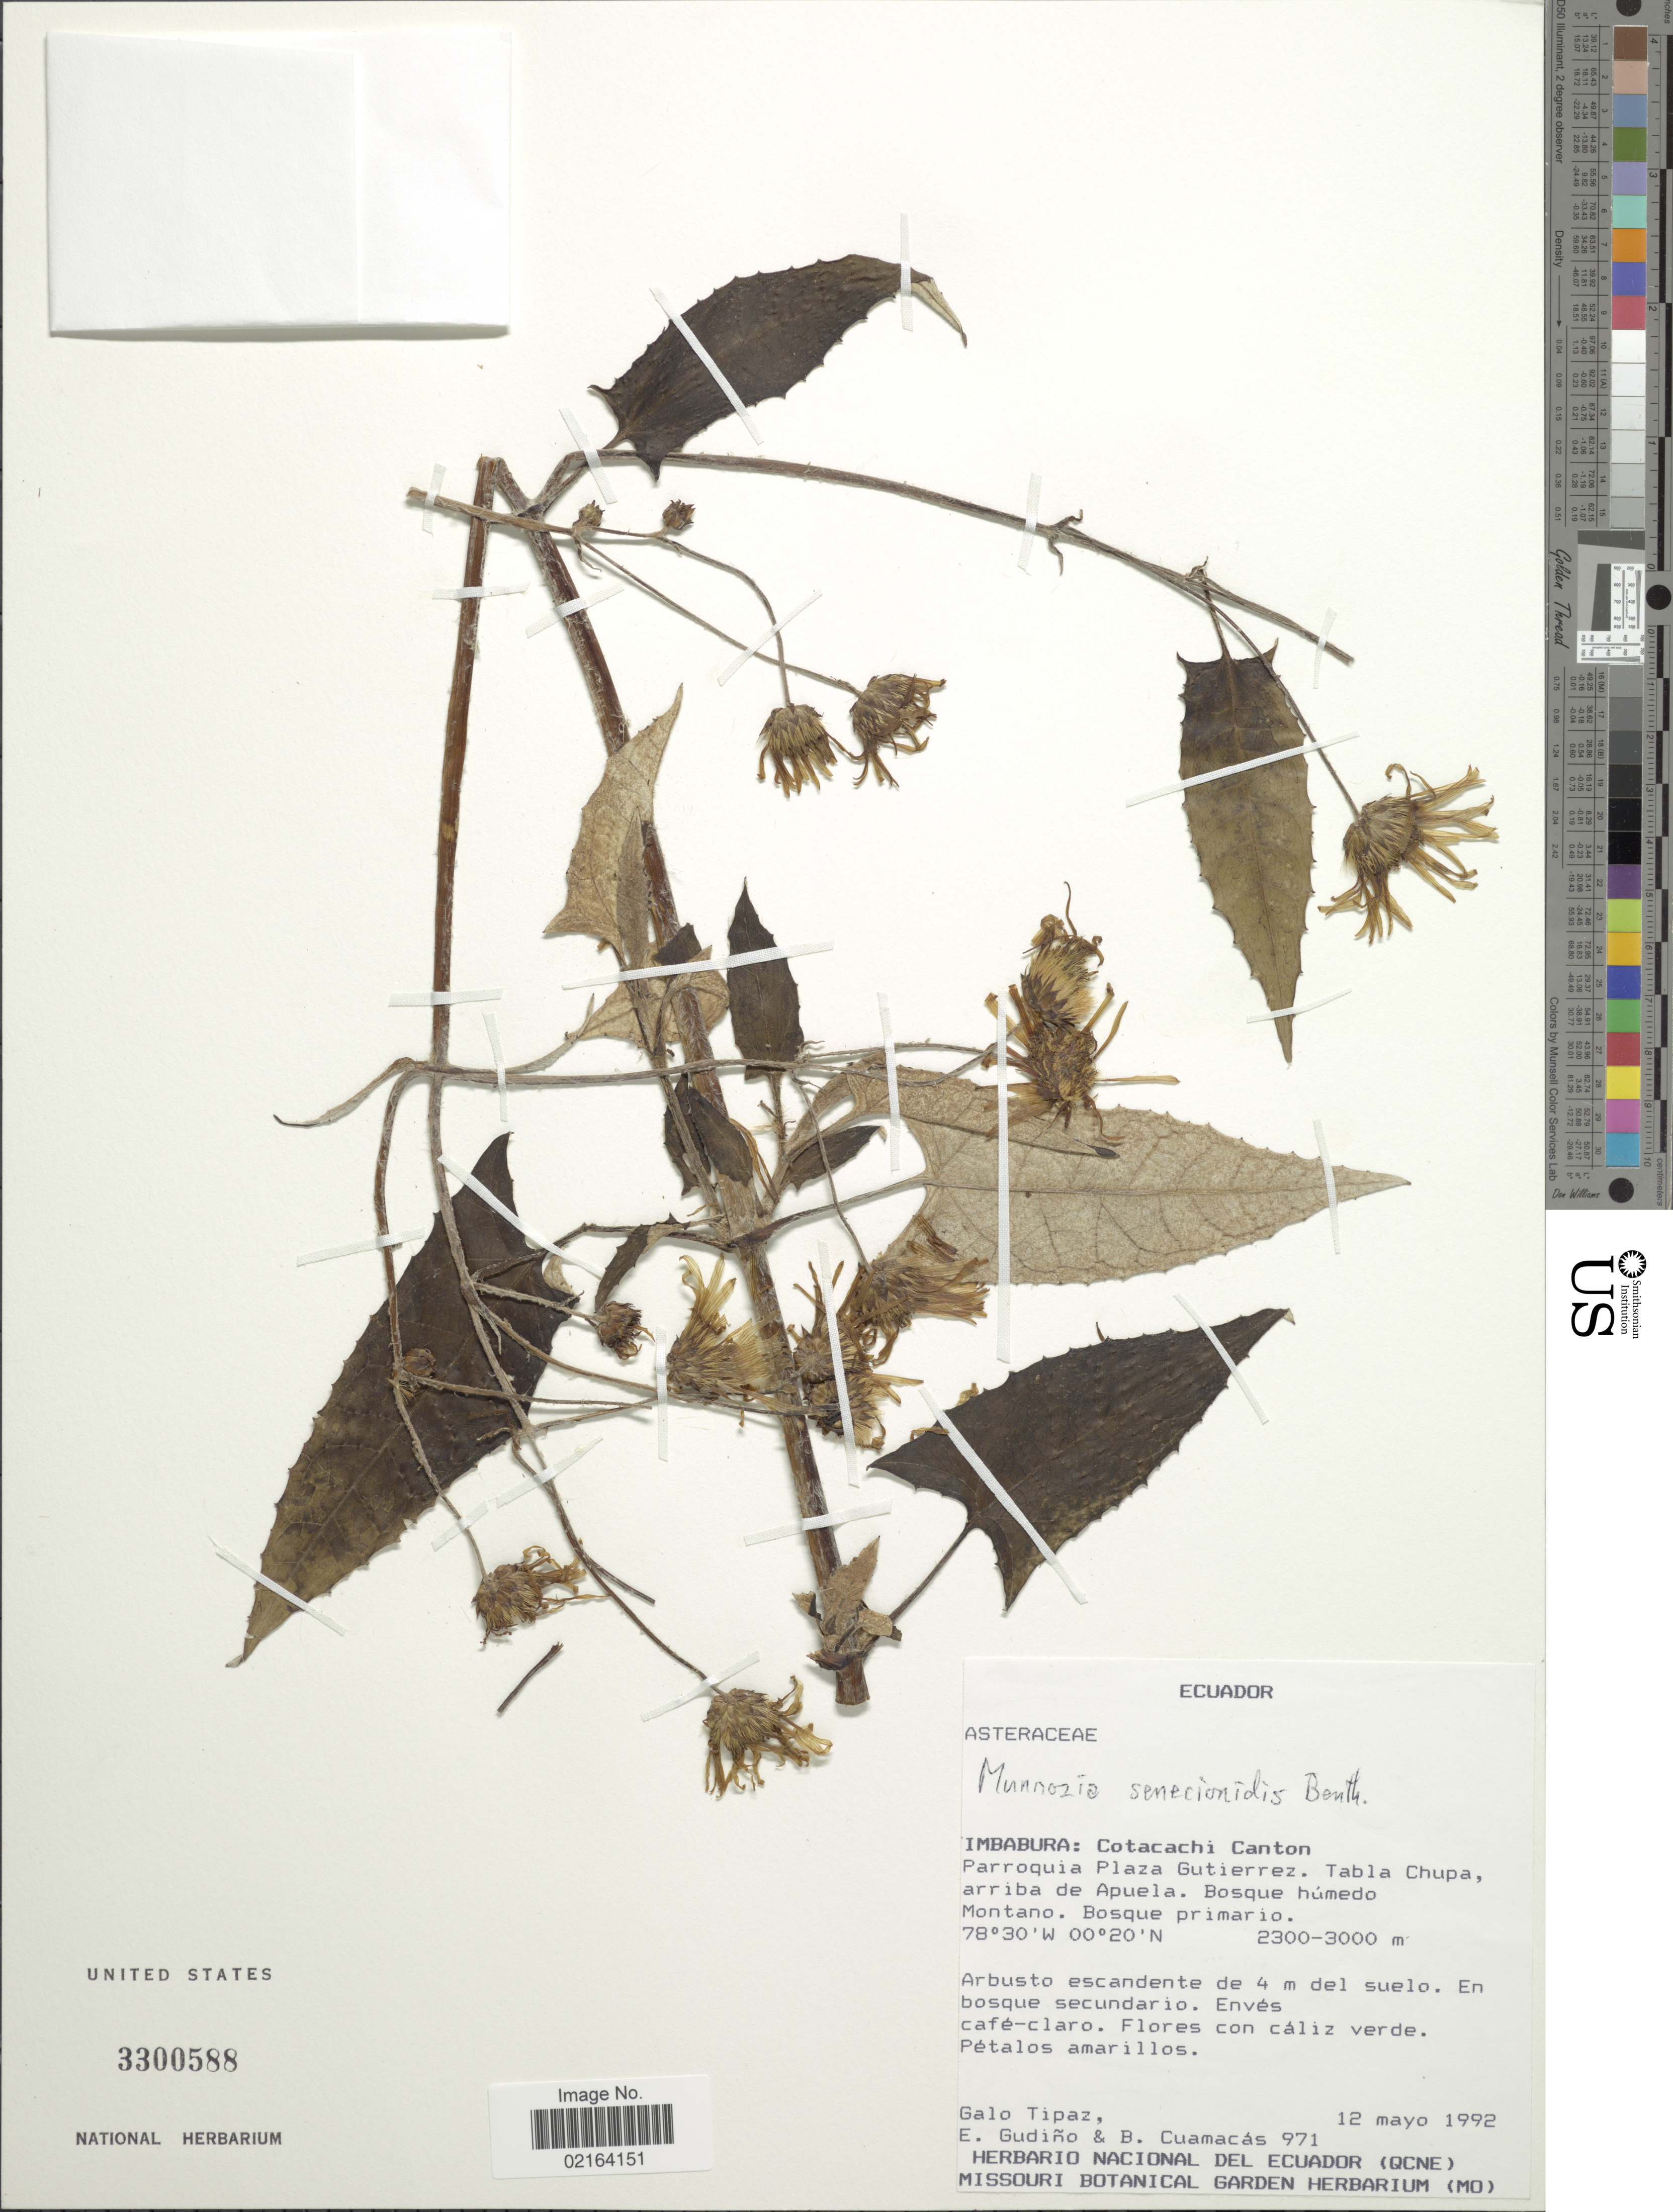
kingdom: Plantae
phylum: Tracheophyta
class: Magnoliopsida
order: Asterales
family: Asteraceae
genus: Munnozia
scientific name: Munnozia senecionidis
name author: Benth.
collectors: G. Tipaz, E. Gudiño & B. Cuamacas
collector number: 971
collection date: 1992-05-12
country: Ecuador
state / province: Imbabura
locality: Imbabura: Cotacachi Canton, Parroquia Plaza Gutierrez, Tabla Chupa, arriba de Apuela, Bosque humedo Montano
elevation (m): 2300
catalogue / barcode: US 3300588